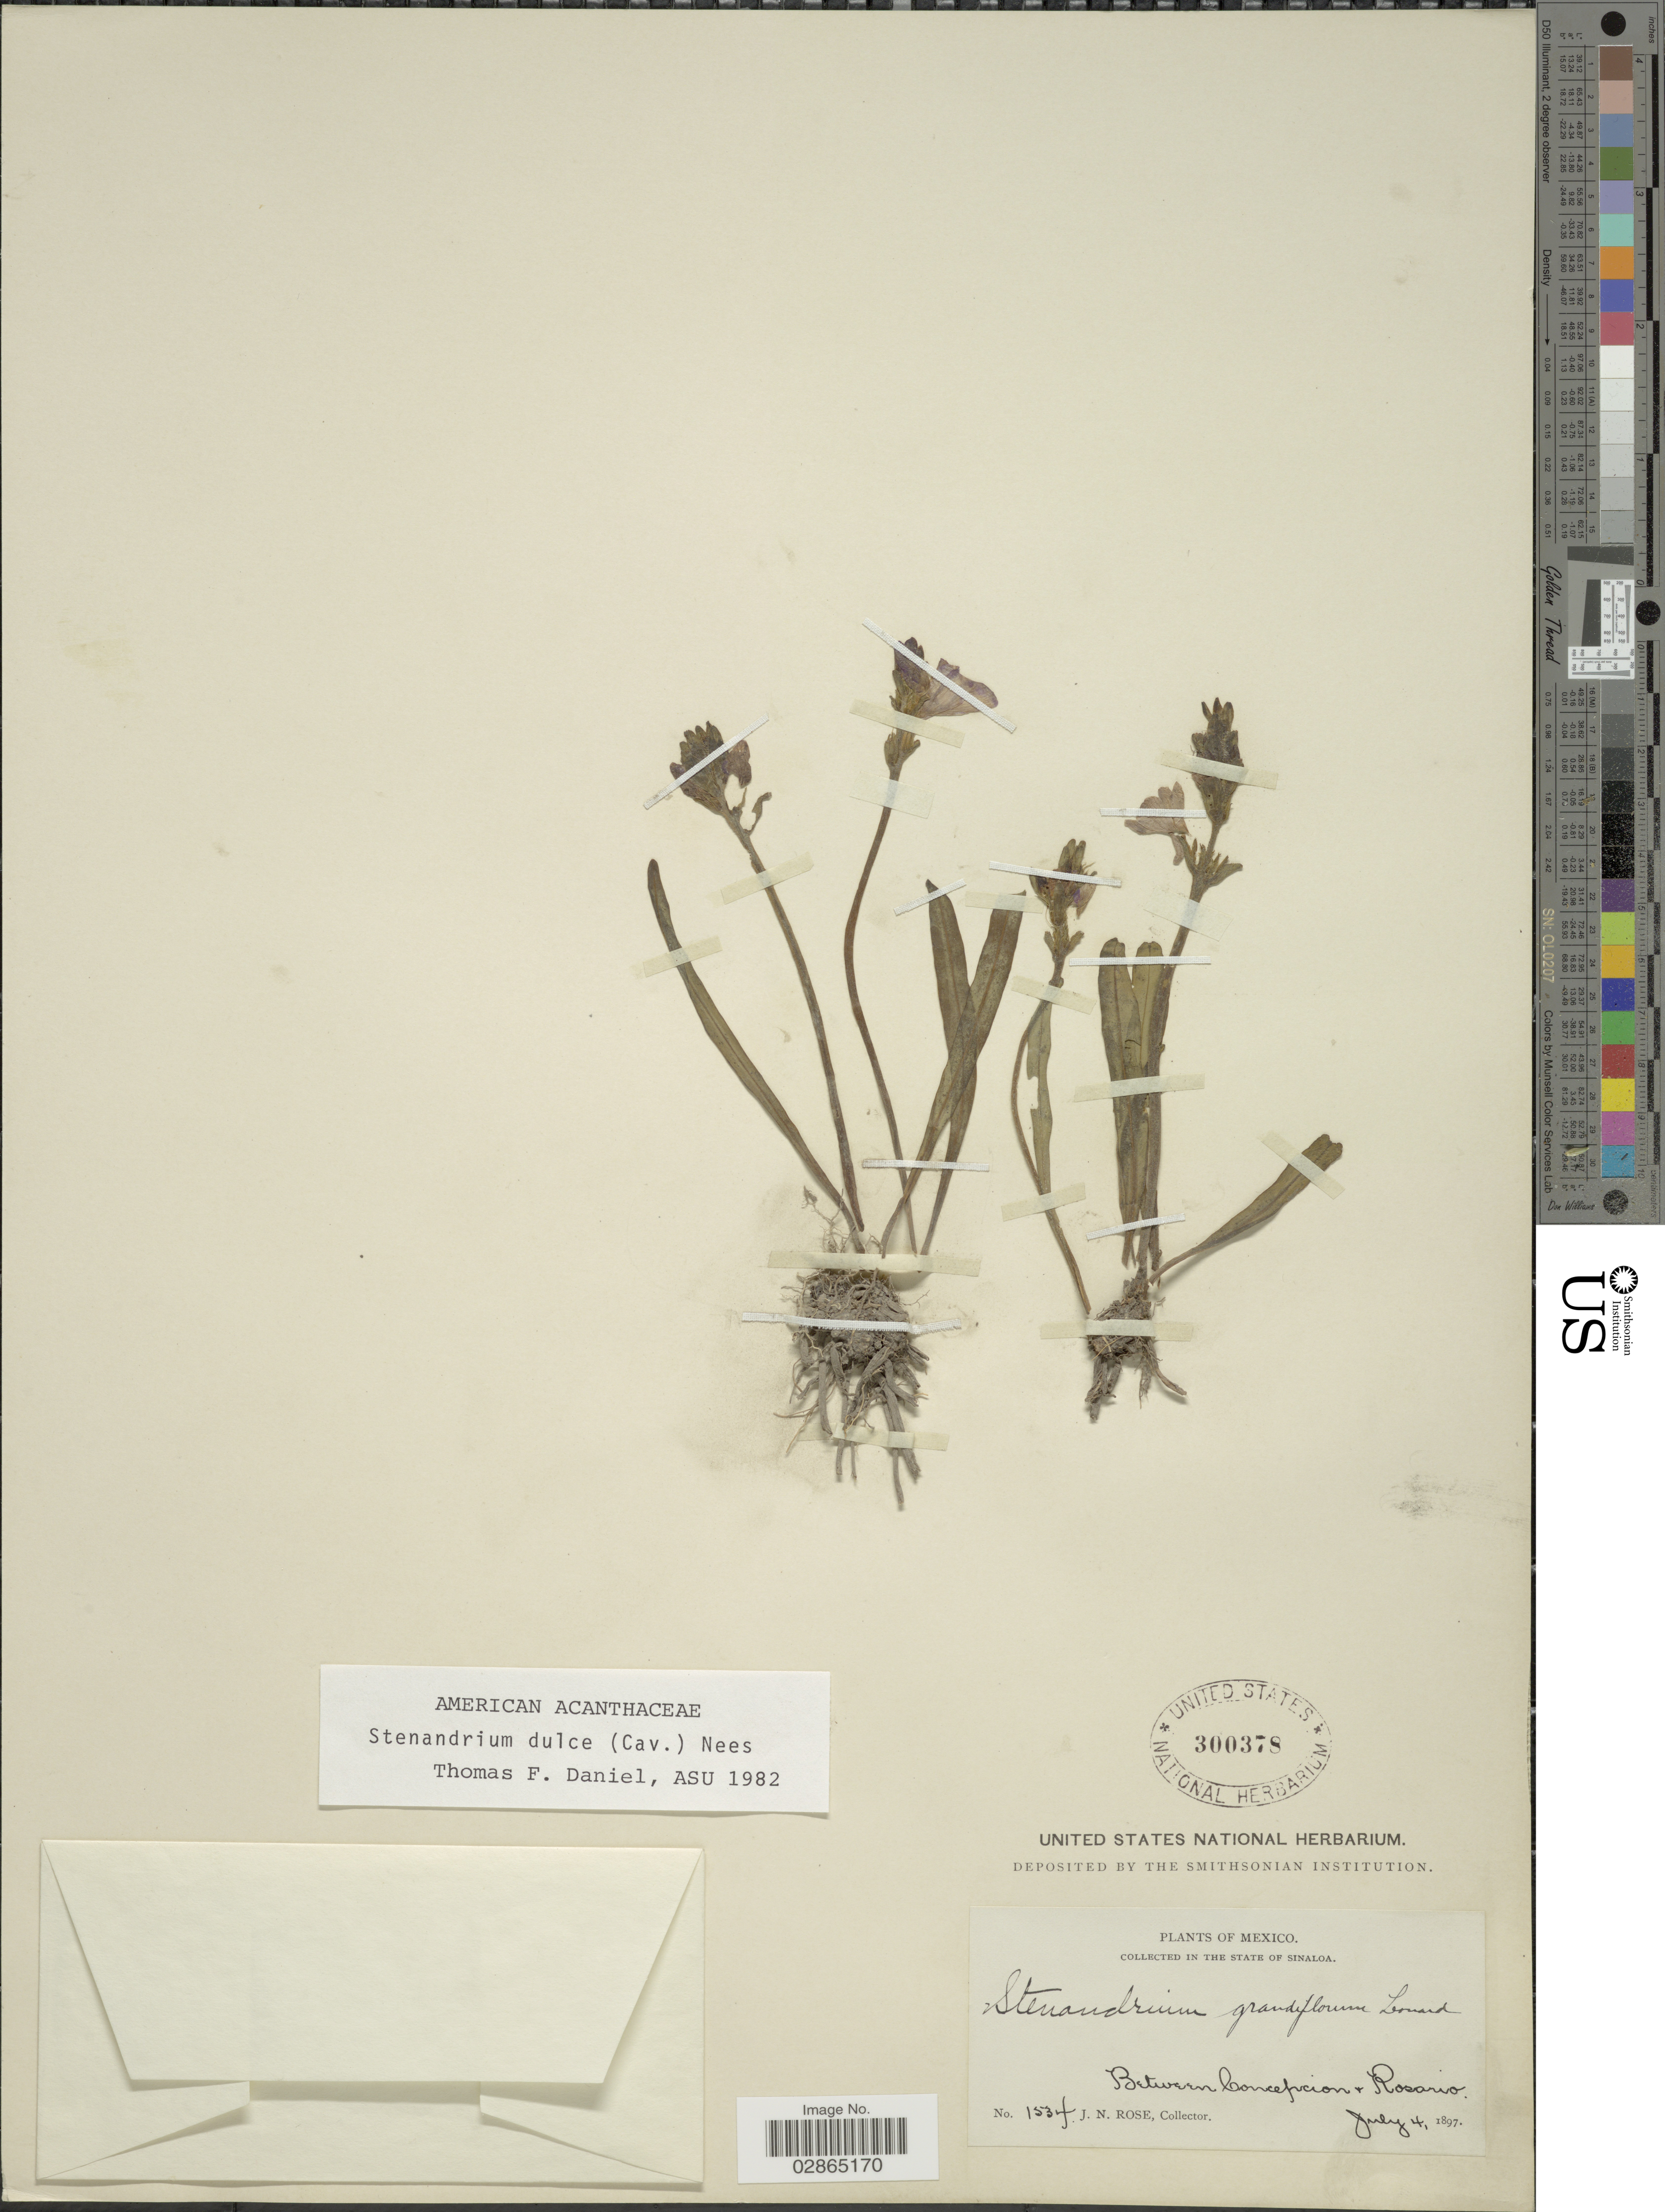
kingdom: Plantae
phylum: Tracheophyta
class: Magnoliopsida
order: Lamiales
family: Acanthaceae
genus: Stenandrium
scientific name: Stenandrium grandiflorum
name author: Vollesen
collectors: J. N. Rose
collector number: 1534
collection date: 1897-07-14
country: Mexico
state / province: Sinaloa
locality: Between Concepcion & Rosario.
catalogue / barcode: US 300378